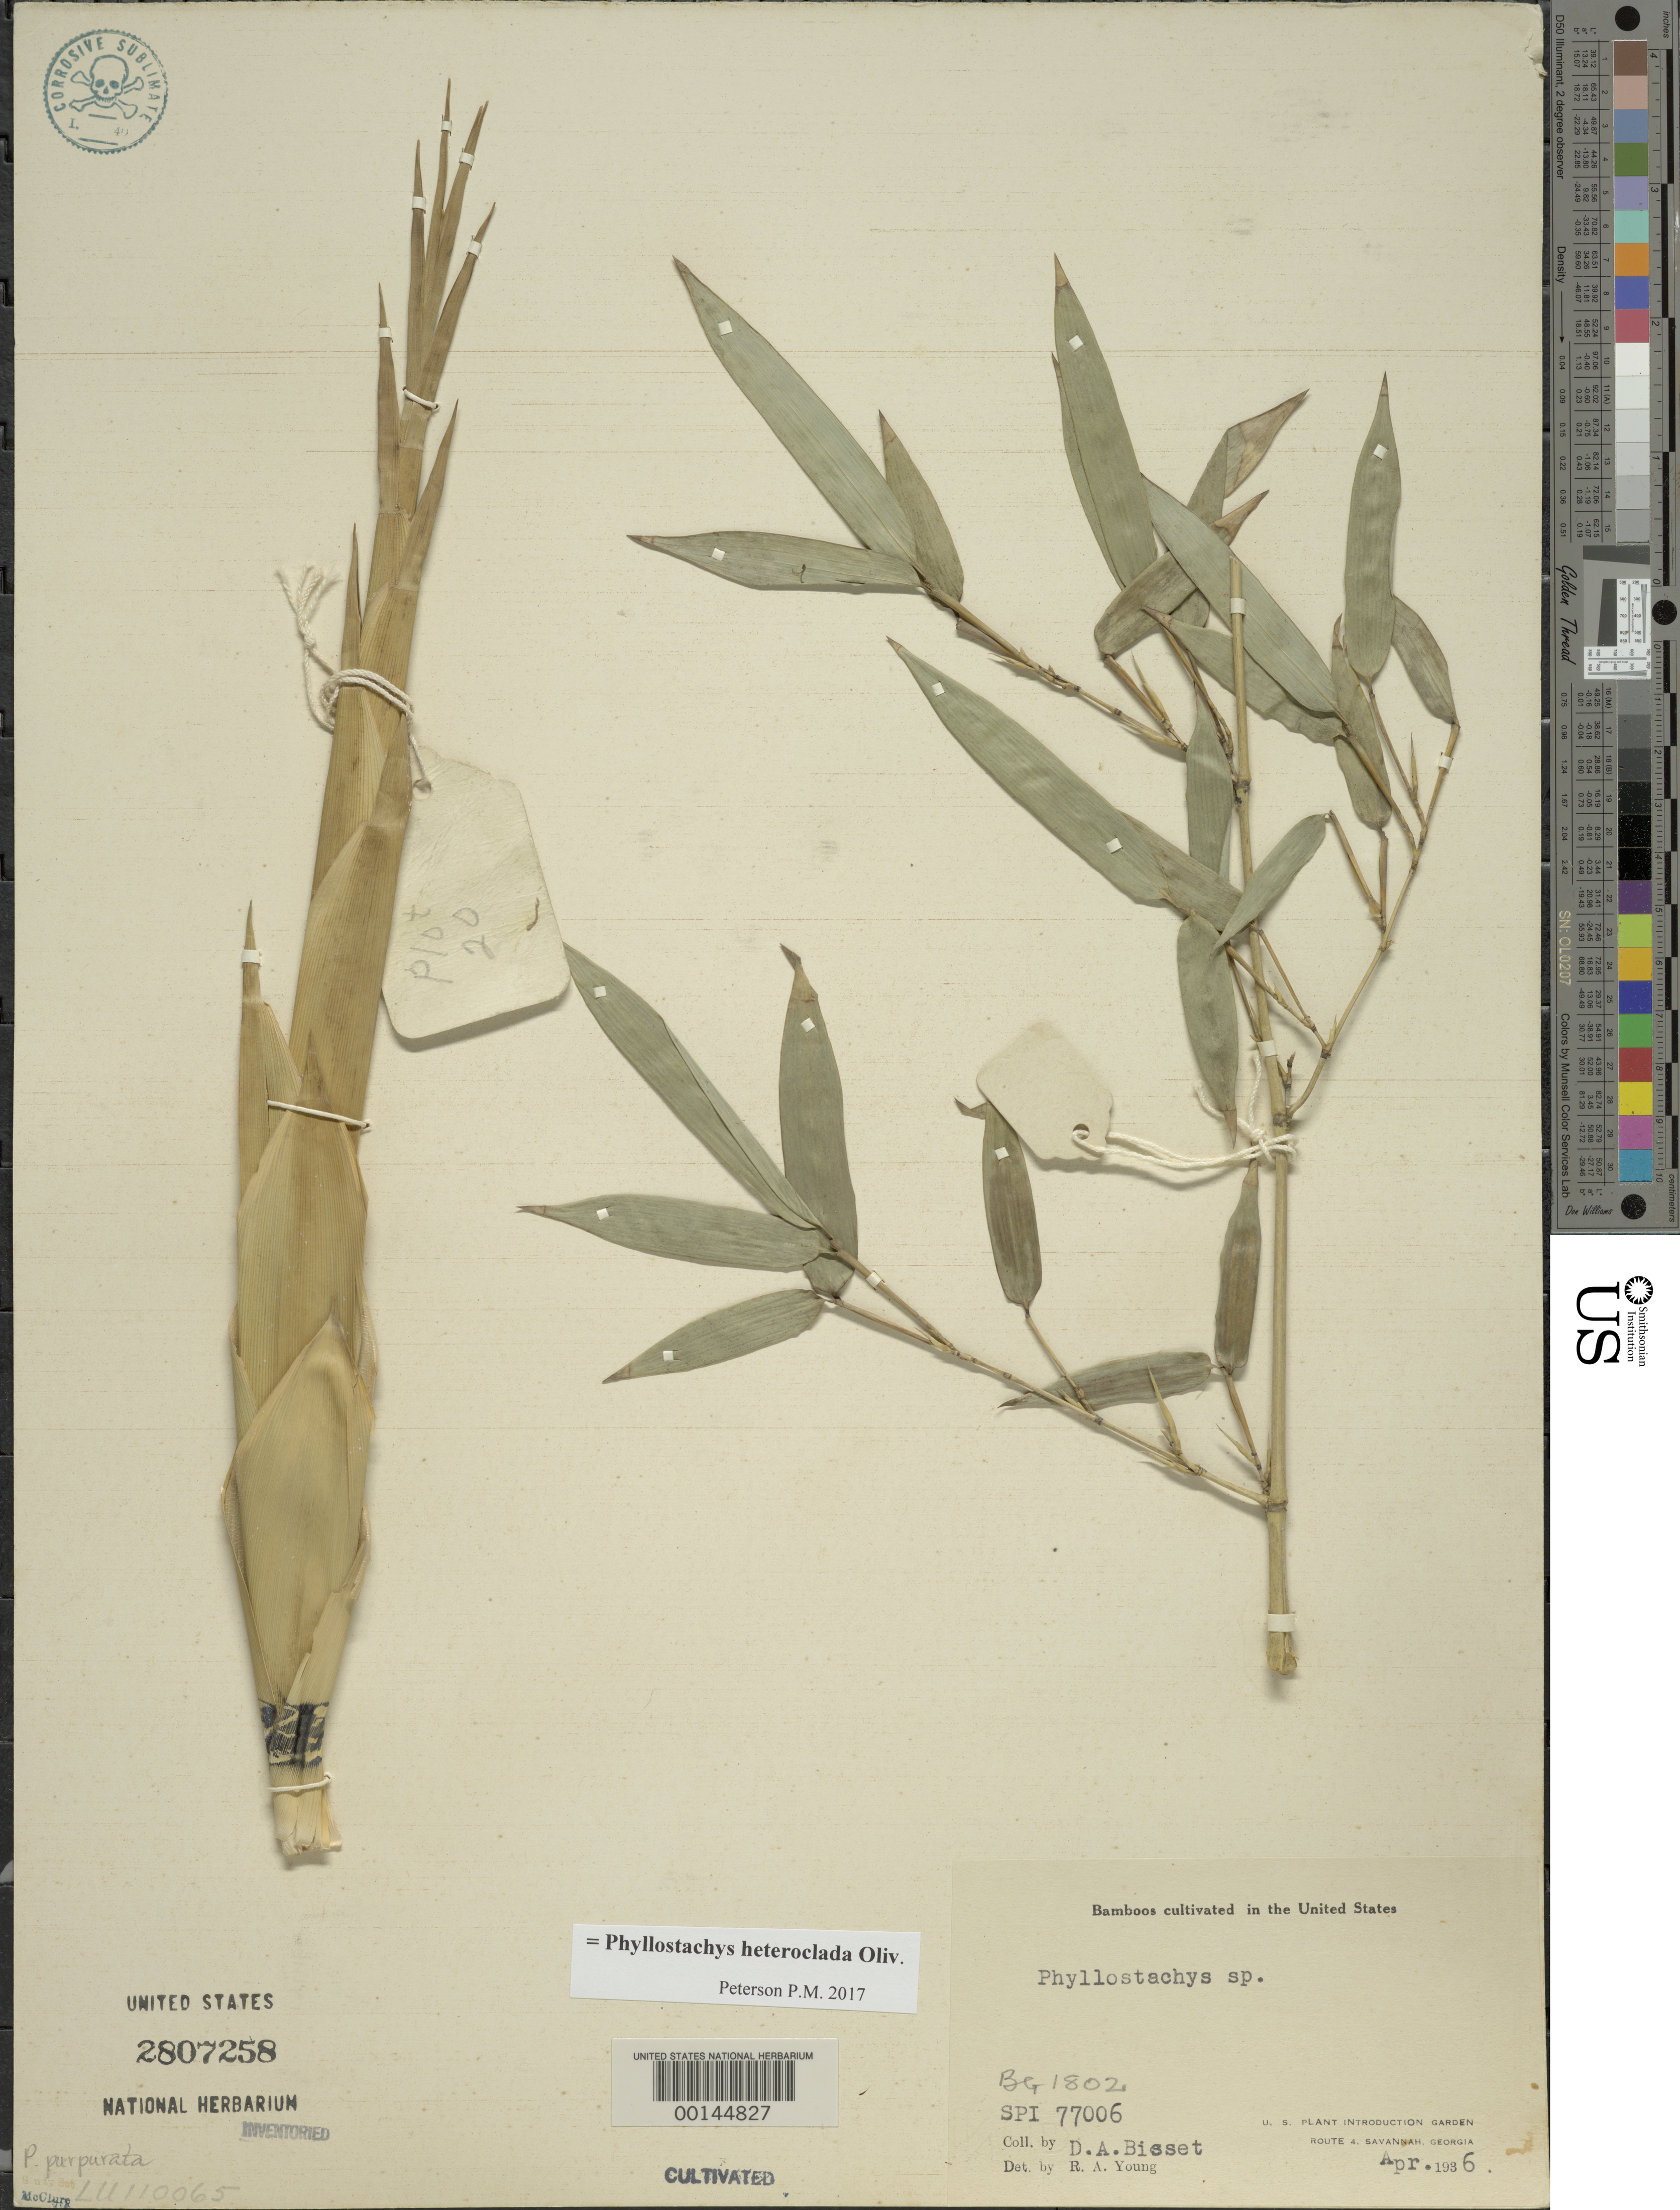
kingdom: Plantae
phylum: Tracheophyta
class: Liliopsida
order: Poales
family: Poaceae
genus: Phyllostachys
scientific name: Phyllostachys heteroclada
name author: Oliv.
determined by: Poaceae Reorganization Project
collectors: D. Bisset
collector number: SPI 77006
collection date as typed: Apr 1936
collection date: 1936-04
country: United States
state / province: Georgia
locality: Savannah, p.i. garden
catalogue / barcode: US 2807258